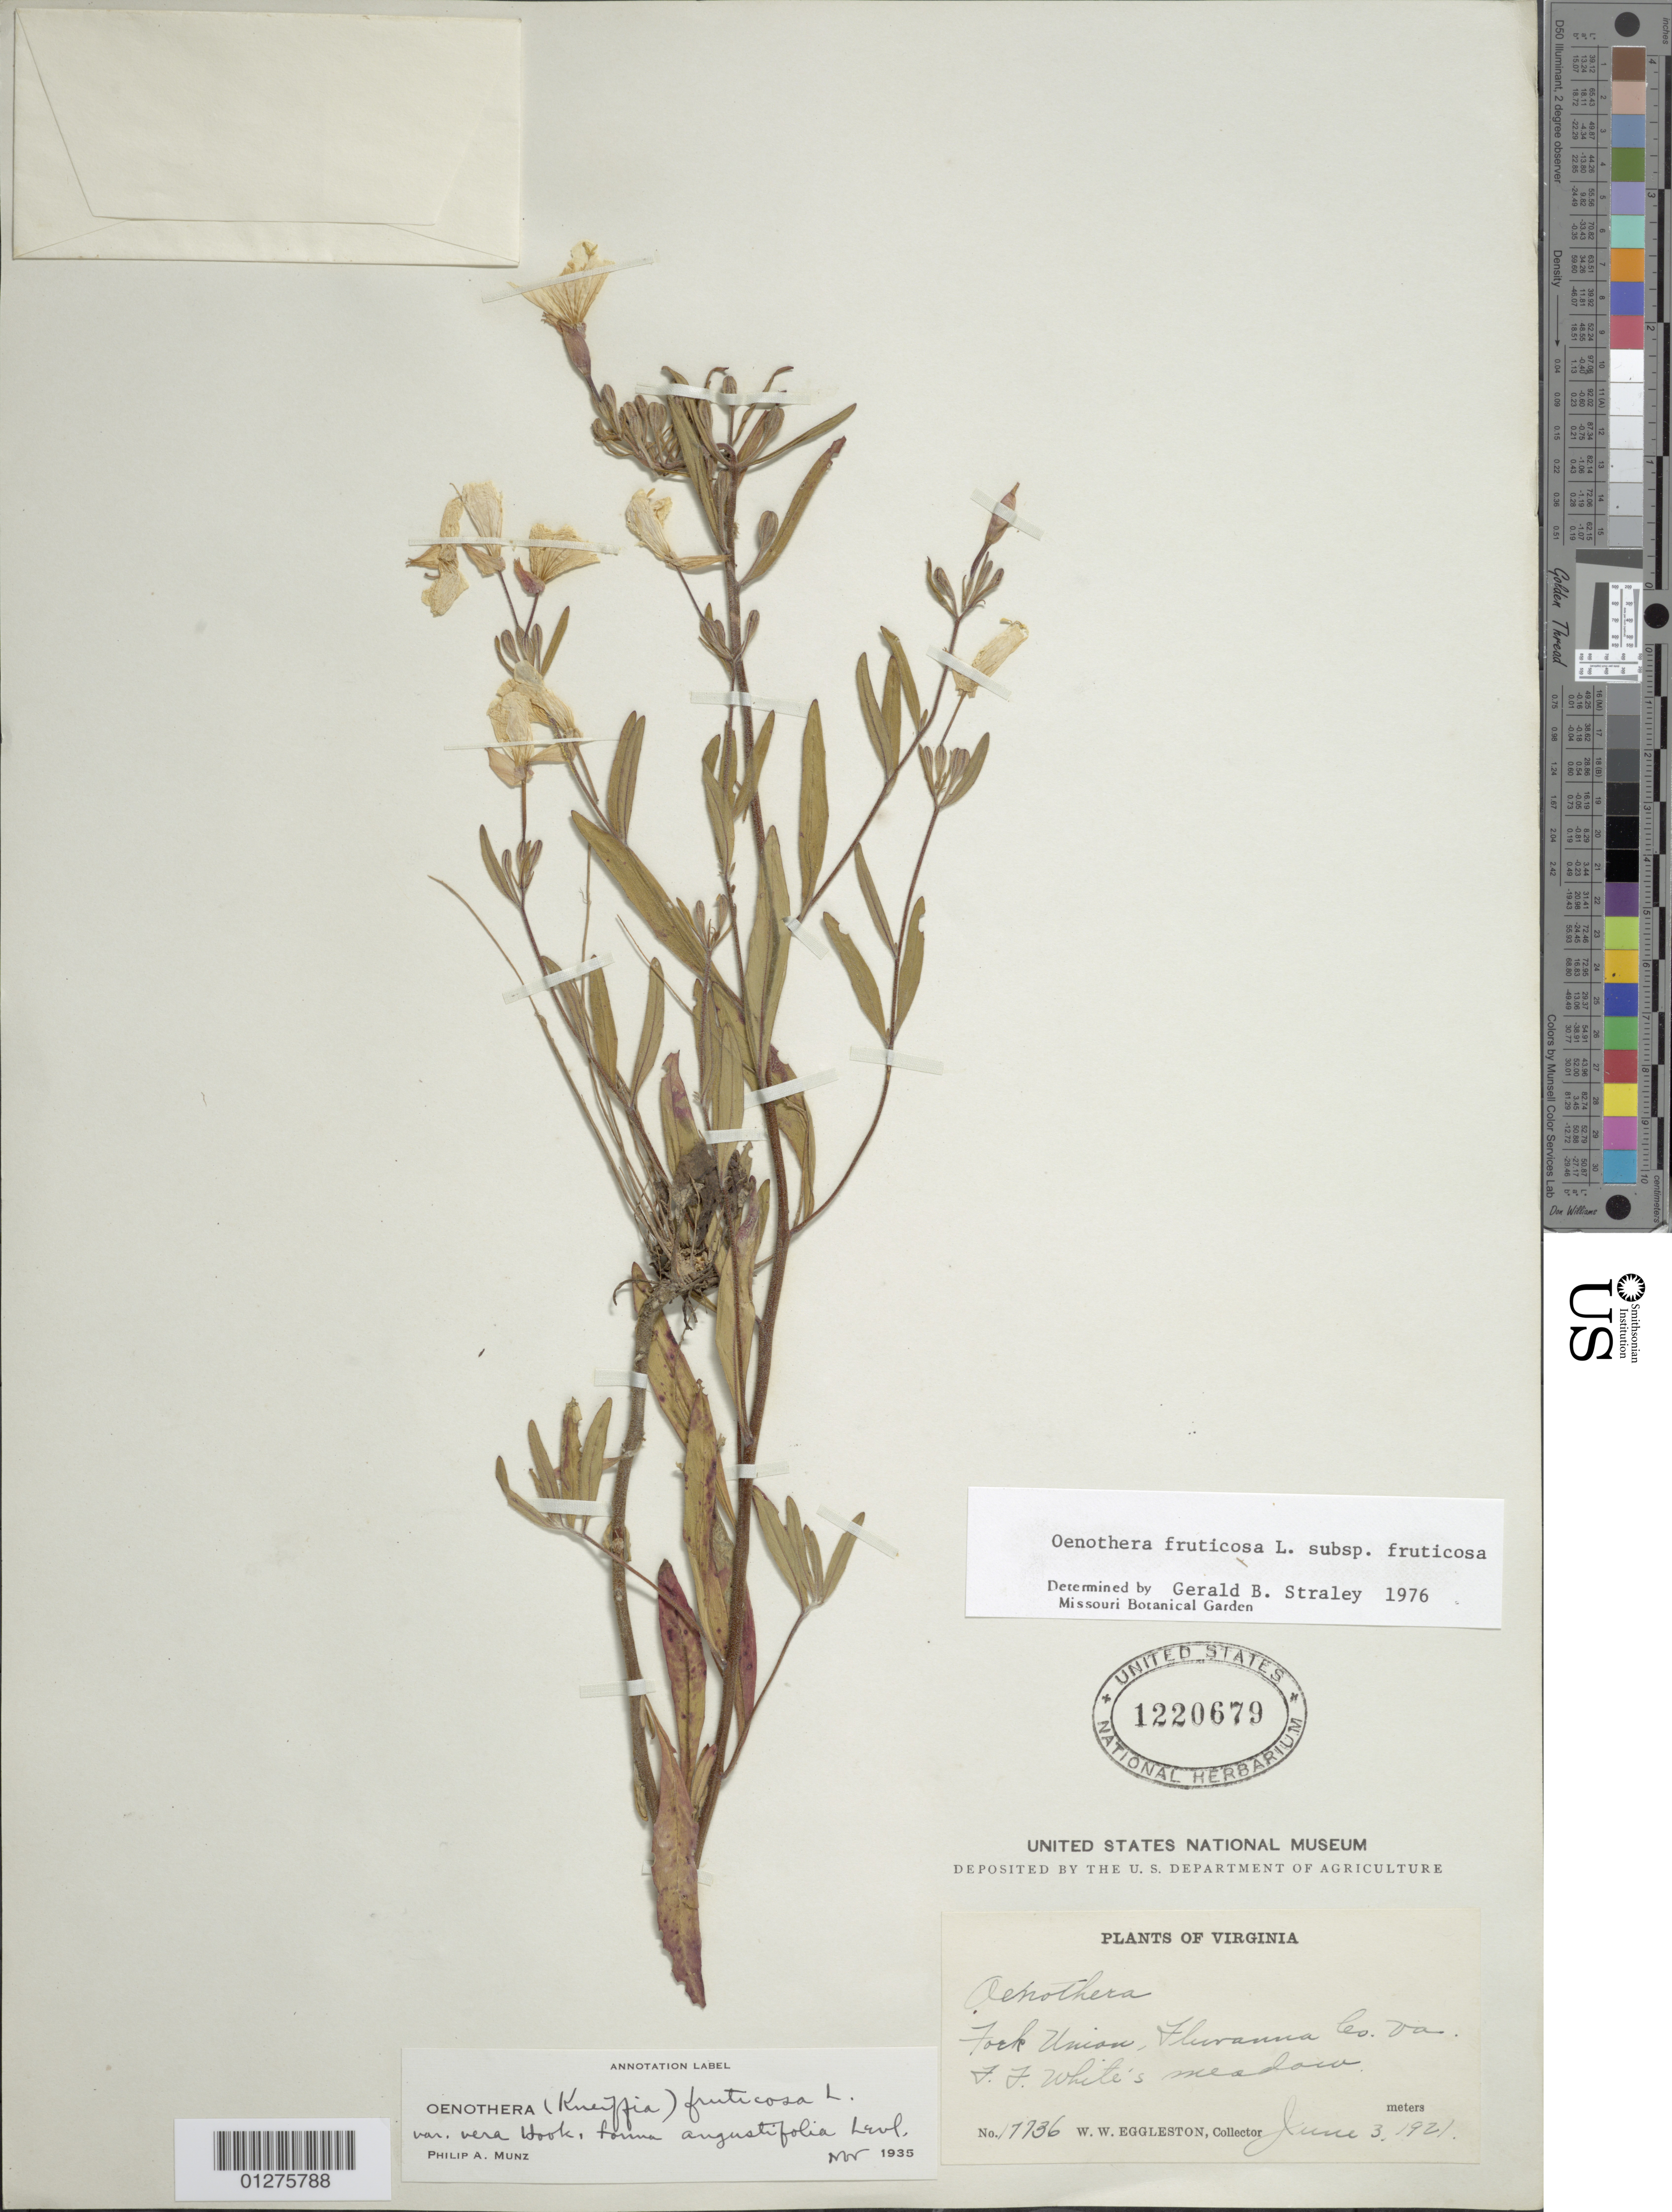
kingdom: Plantae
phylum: Tracheophyta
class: Magnoliopsida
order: Myrtales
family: Onagraceae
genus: Oenothera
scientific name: Oenothera fruticosa subsp. fruticosa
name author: L.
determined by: Straley, G. B.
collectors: W. W. Eggleston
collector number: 17736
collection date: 1921-06-03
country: United States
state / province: Virginia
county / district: Fluvanna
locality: Fork Union, F.F. White's Meadow.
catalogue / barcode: US 1220679